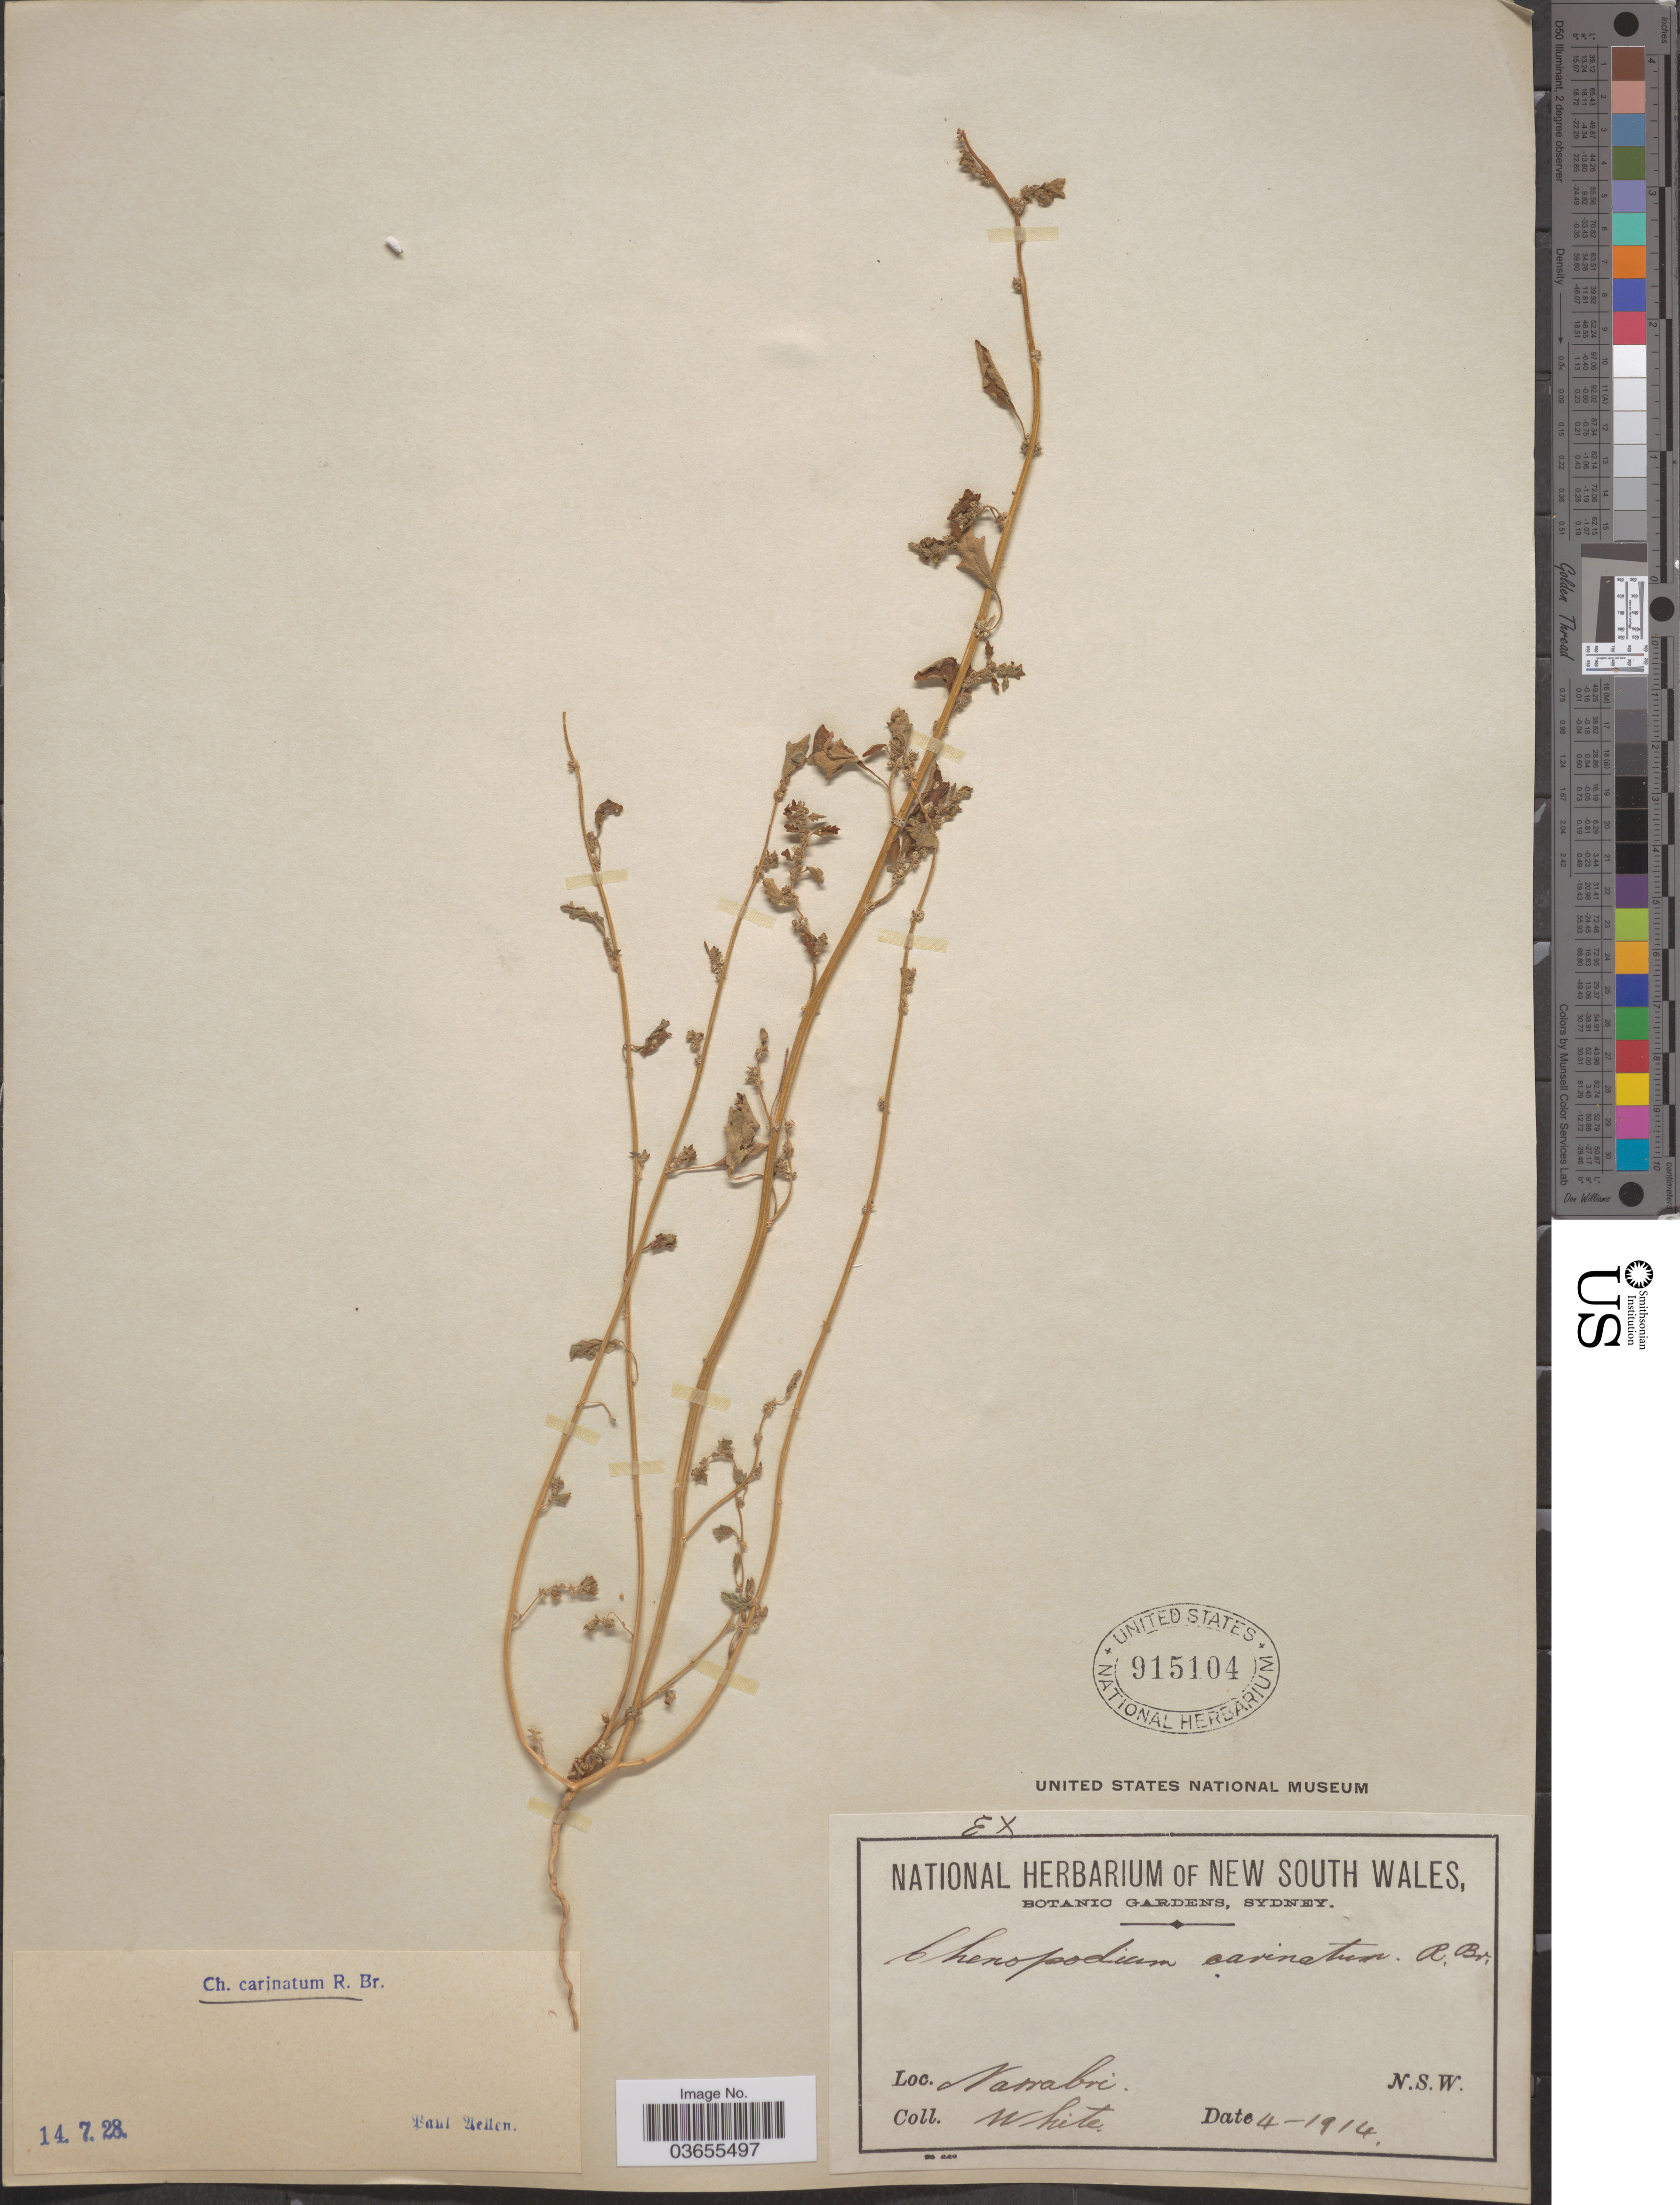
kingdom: Plantae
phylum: Tracheophyta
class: Magnoliopsida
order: Caryophyllales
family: Amaranthaceae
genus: Chenopodium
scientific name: Chenopodium carinatum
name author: R. Br.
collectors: O. E. White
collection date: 1914-04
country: Australia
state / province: New South Wales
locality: Narrabri.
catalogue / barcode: US 915104